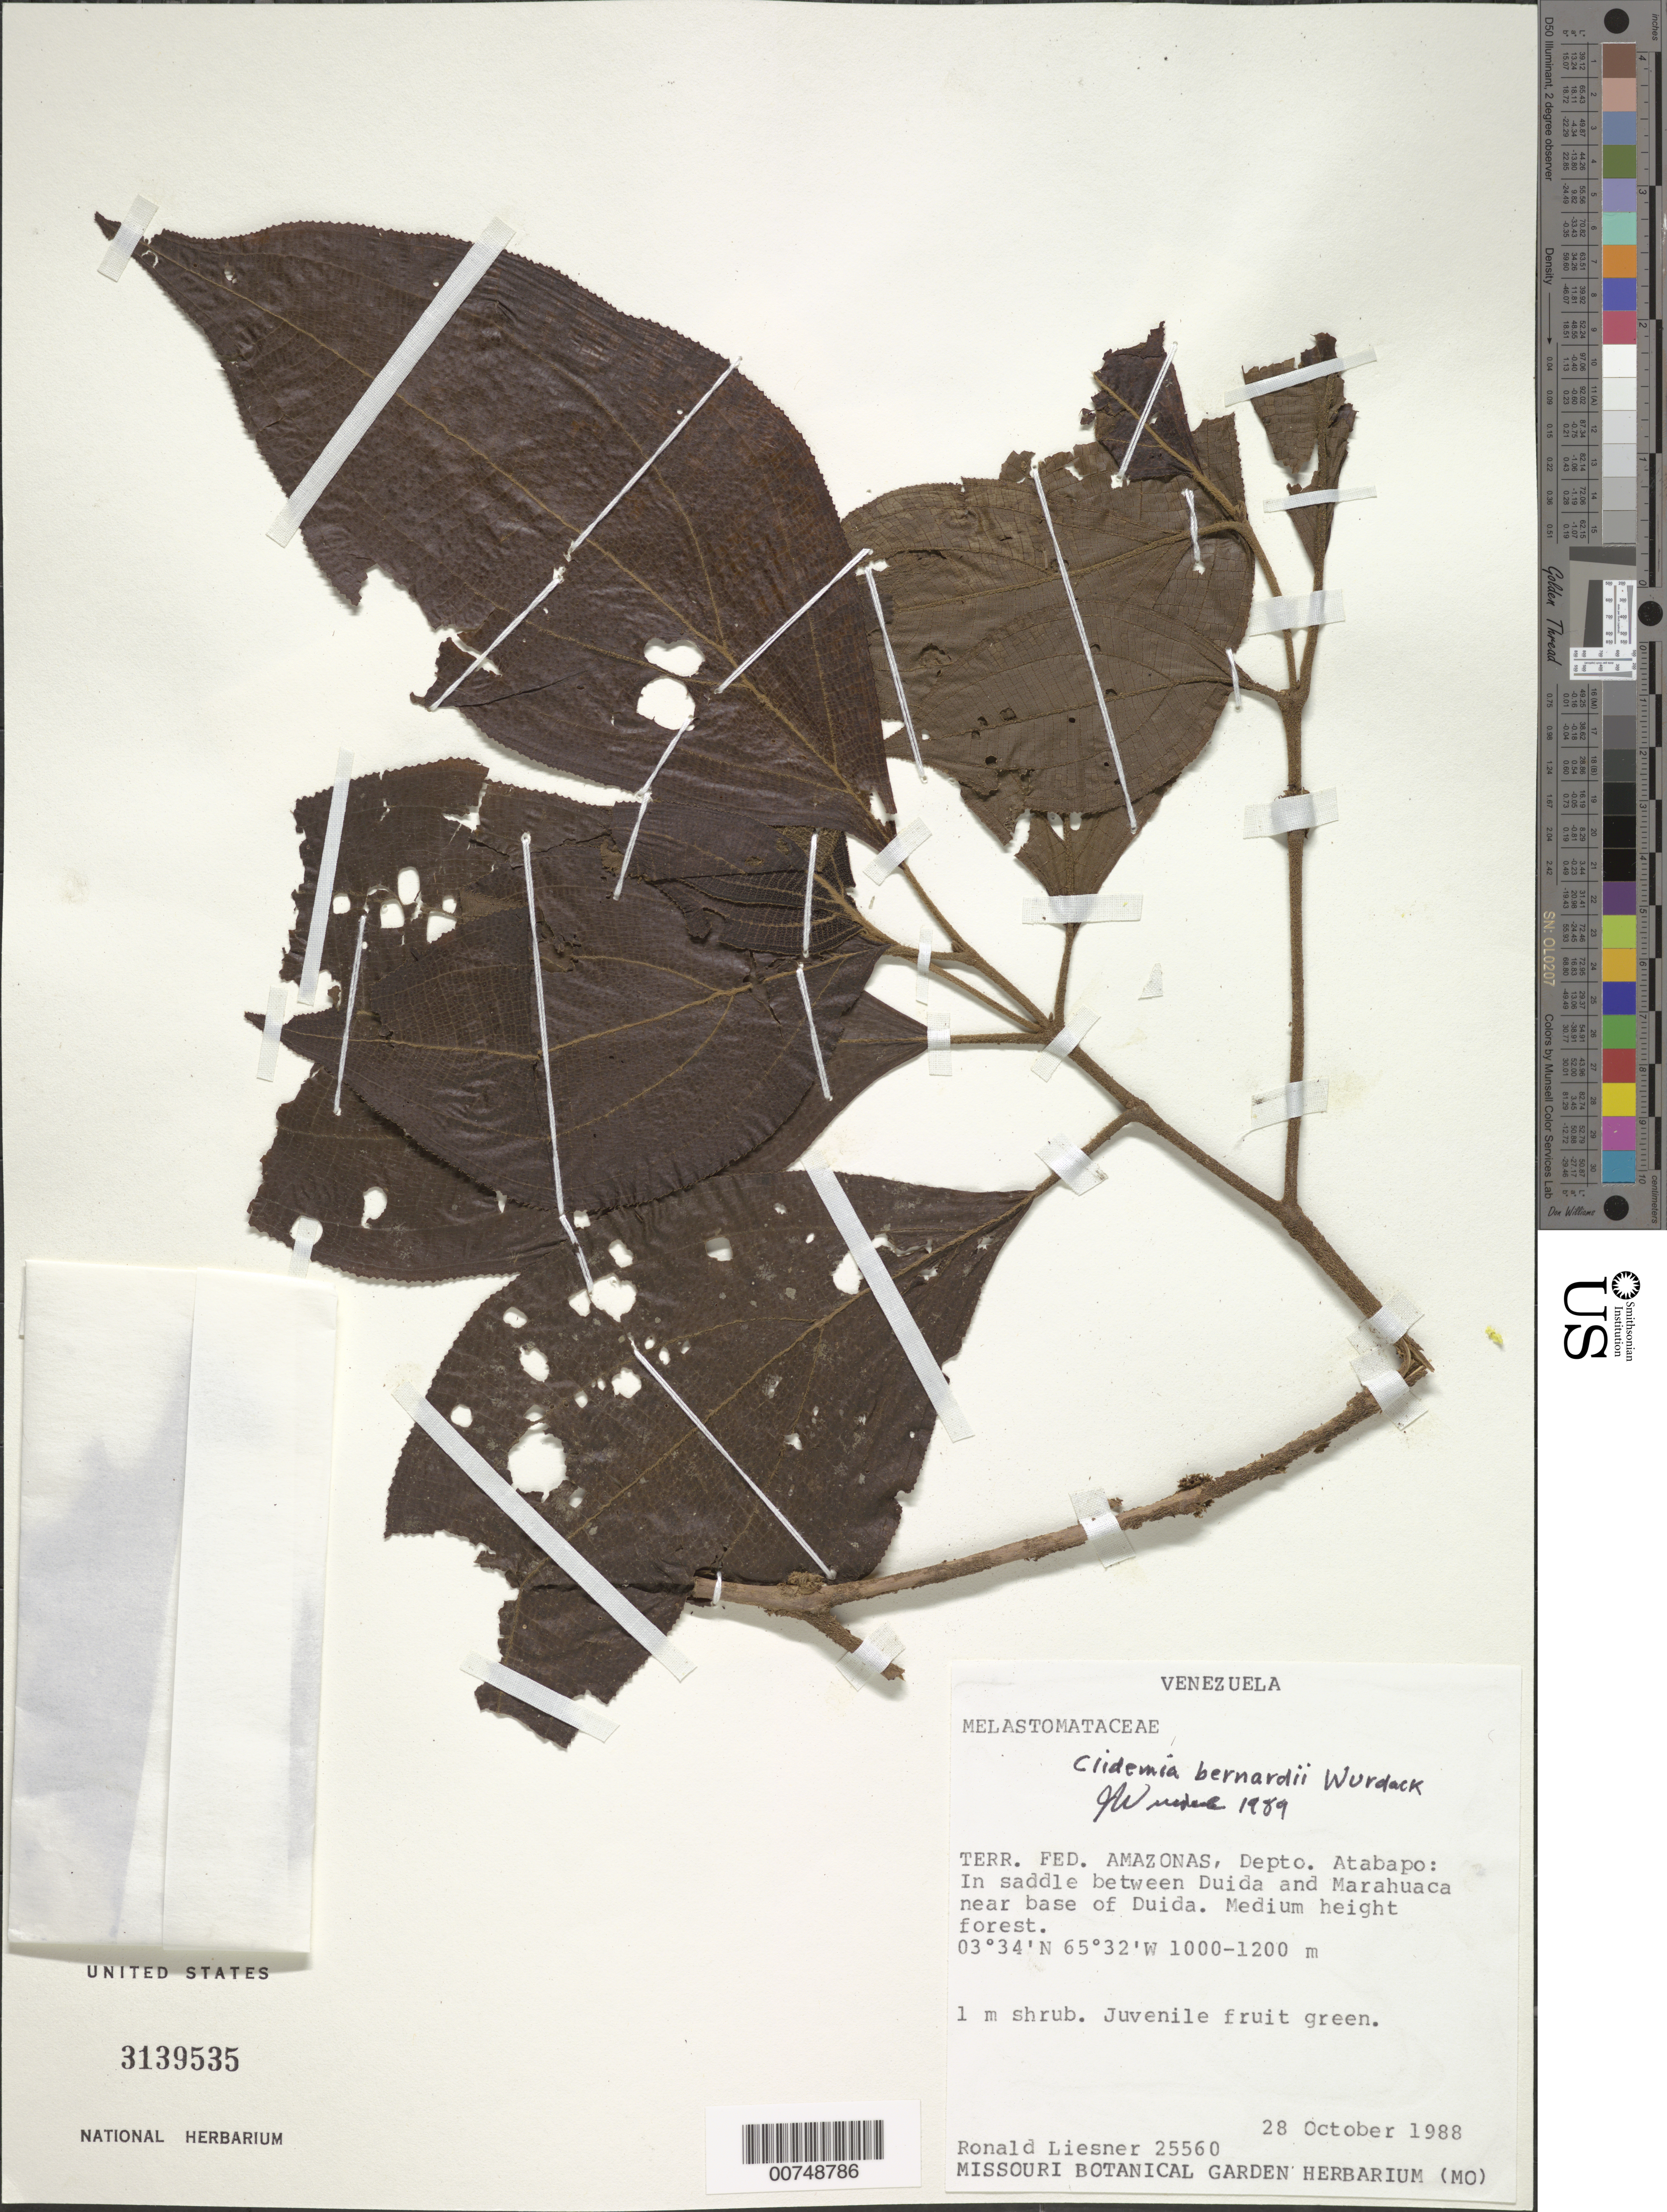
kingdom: Plantae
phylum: Tracheophyta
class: Magnoliopsida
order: Myrtales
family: Melastomataceae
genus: Clidemia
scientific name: Clidemia bernardii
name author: Wurdack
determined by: Wurdack, John J., (US), US (UNITED STATES)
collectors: R. L. Liesner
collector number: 25560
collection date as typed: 28-Oct-88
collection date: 1988-10-28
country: Venezuela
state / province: Amazonas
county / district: Atabapo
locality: Duida, near base; saddle between Duida and Marahuaca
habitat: Medium height forest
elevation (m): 1000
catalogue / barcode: US 3139535